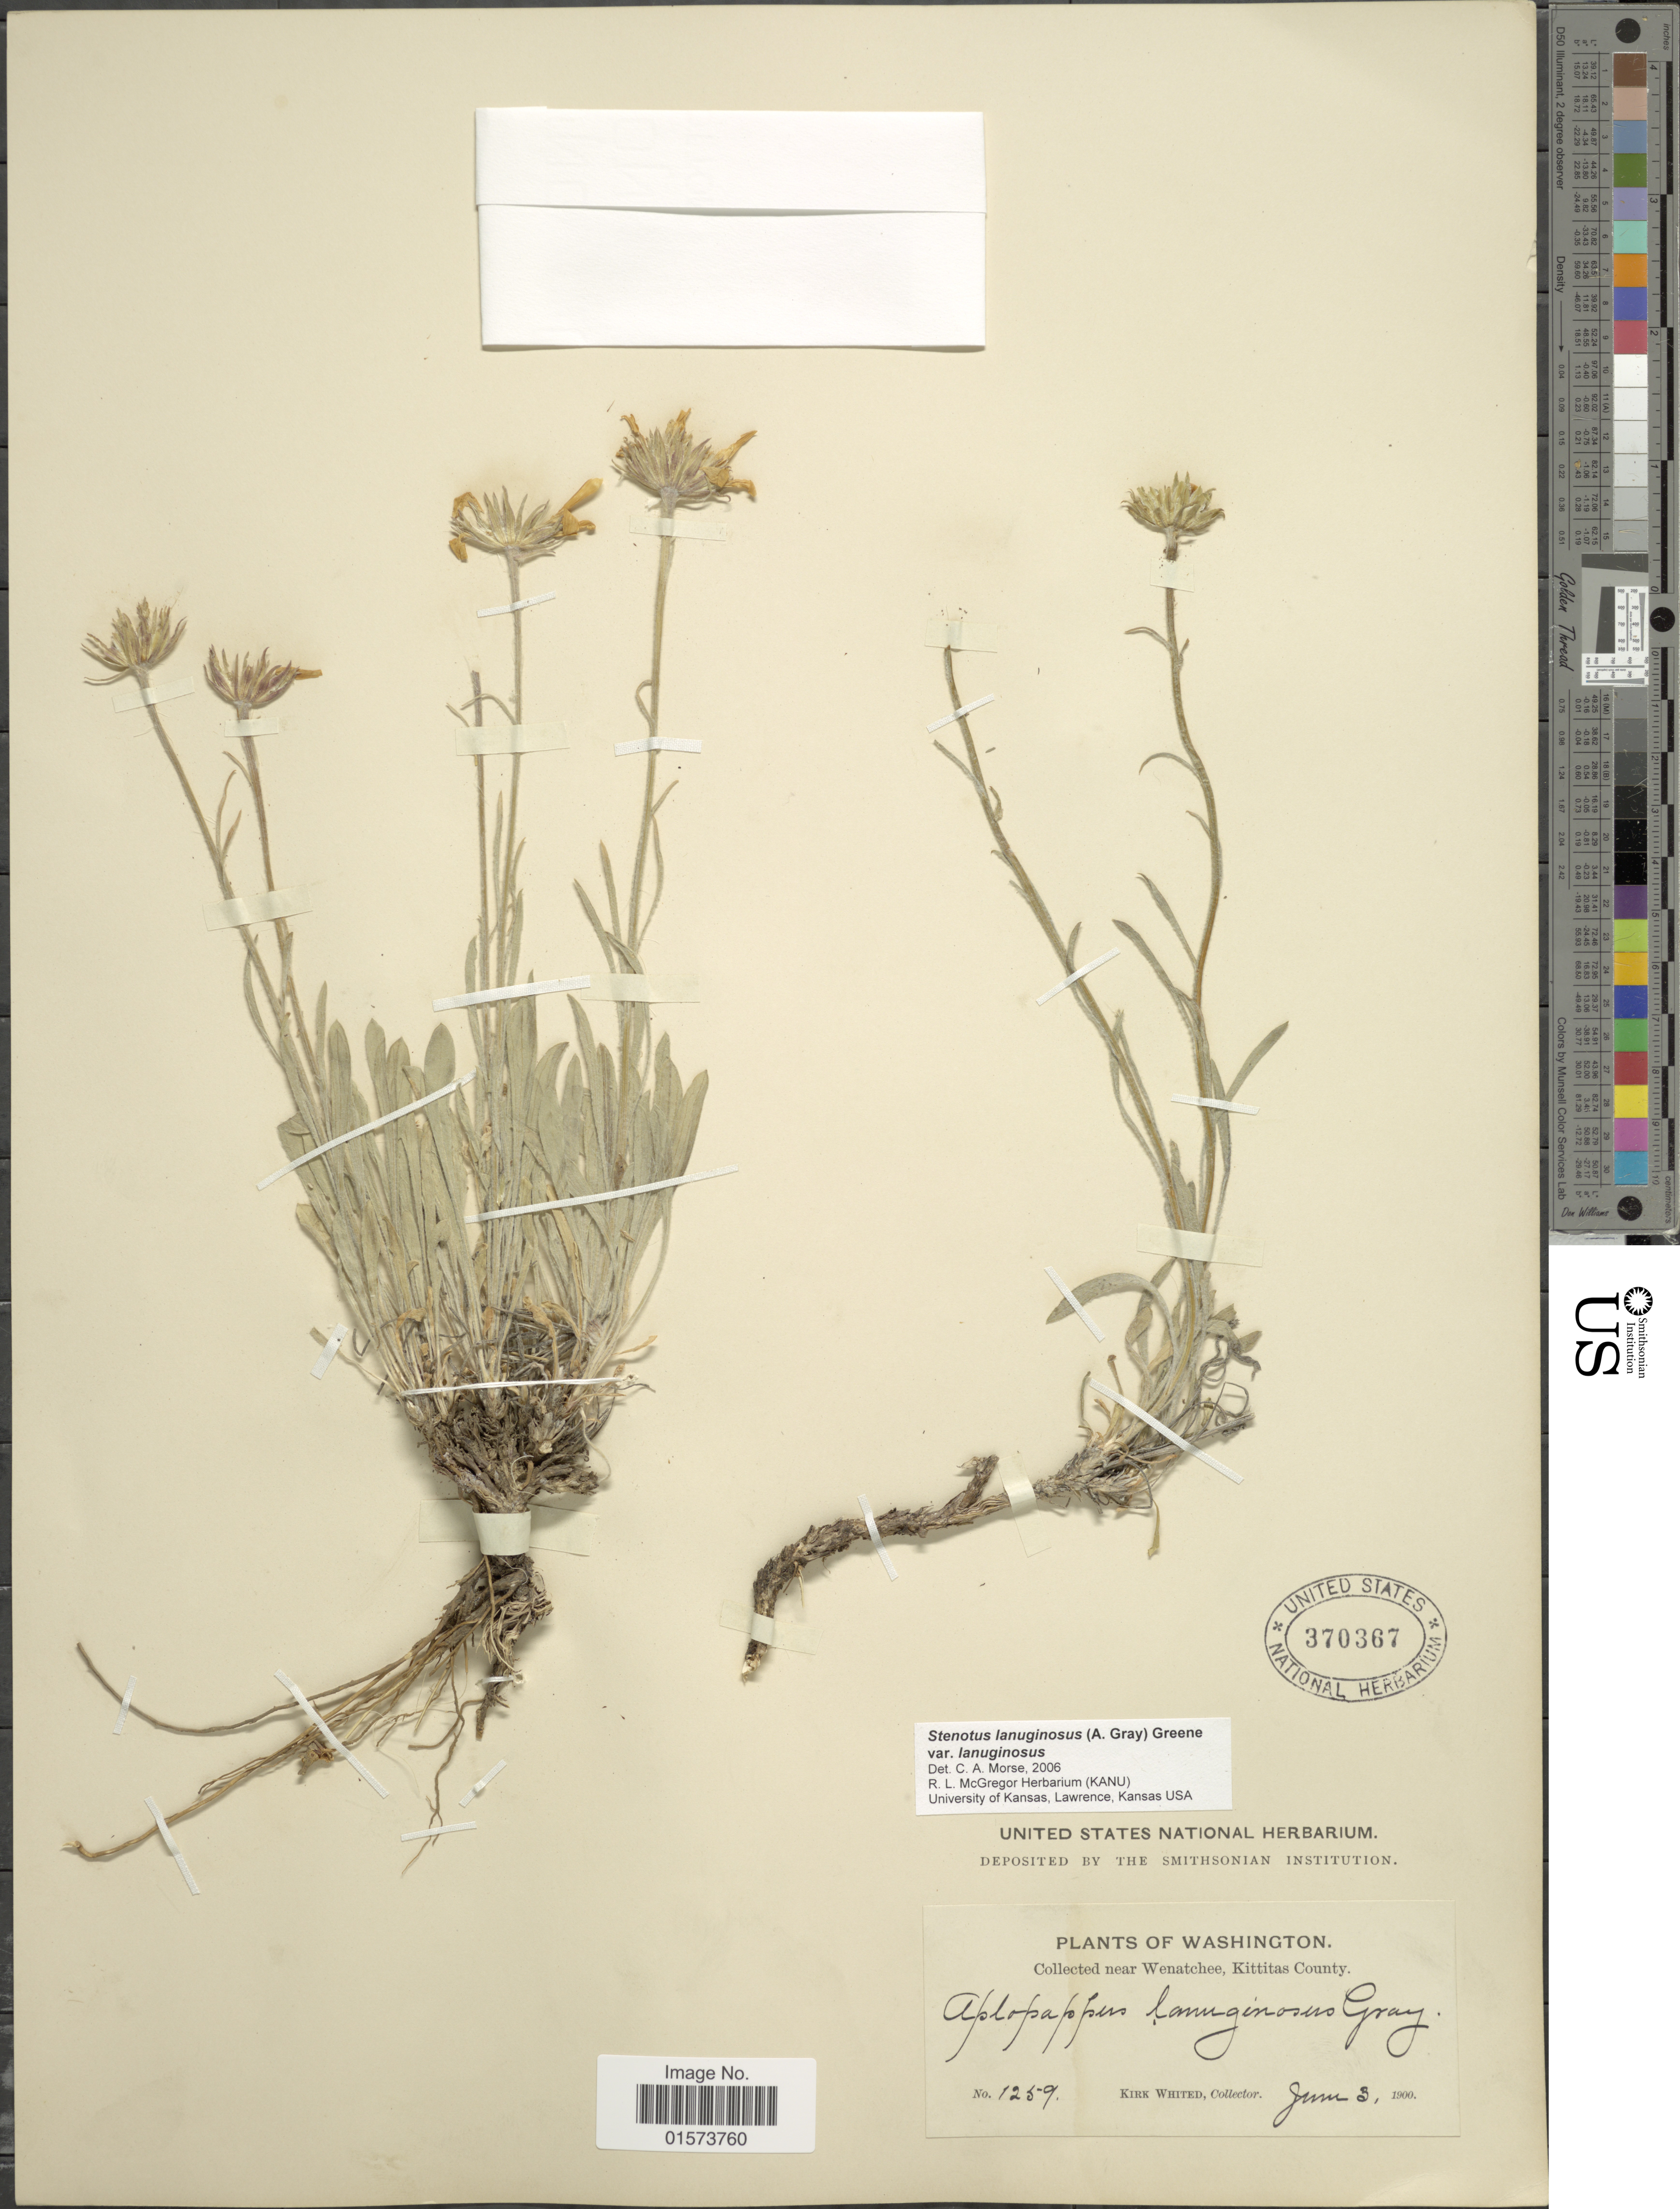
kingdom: Plantae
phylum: Tracheophyta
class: Magnoliopsida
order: Asterales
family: Asteraceae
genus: Stenotus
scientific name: Stenotus lanuginosus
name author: (A. Gray) Greene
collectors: K. Whited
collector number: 1259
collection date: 1900-06-03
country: United States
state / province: Washington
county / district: Kittitas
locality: Near Wenatchee, Kittitas County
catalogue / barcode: US 370367